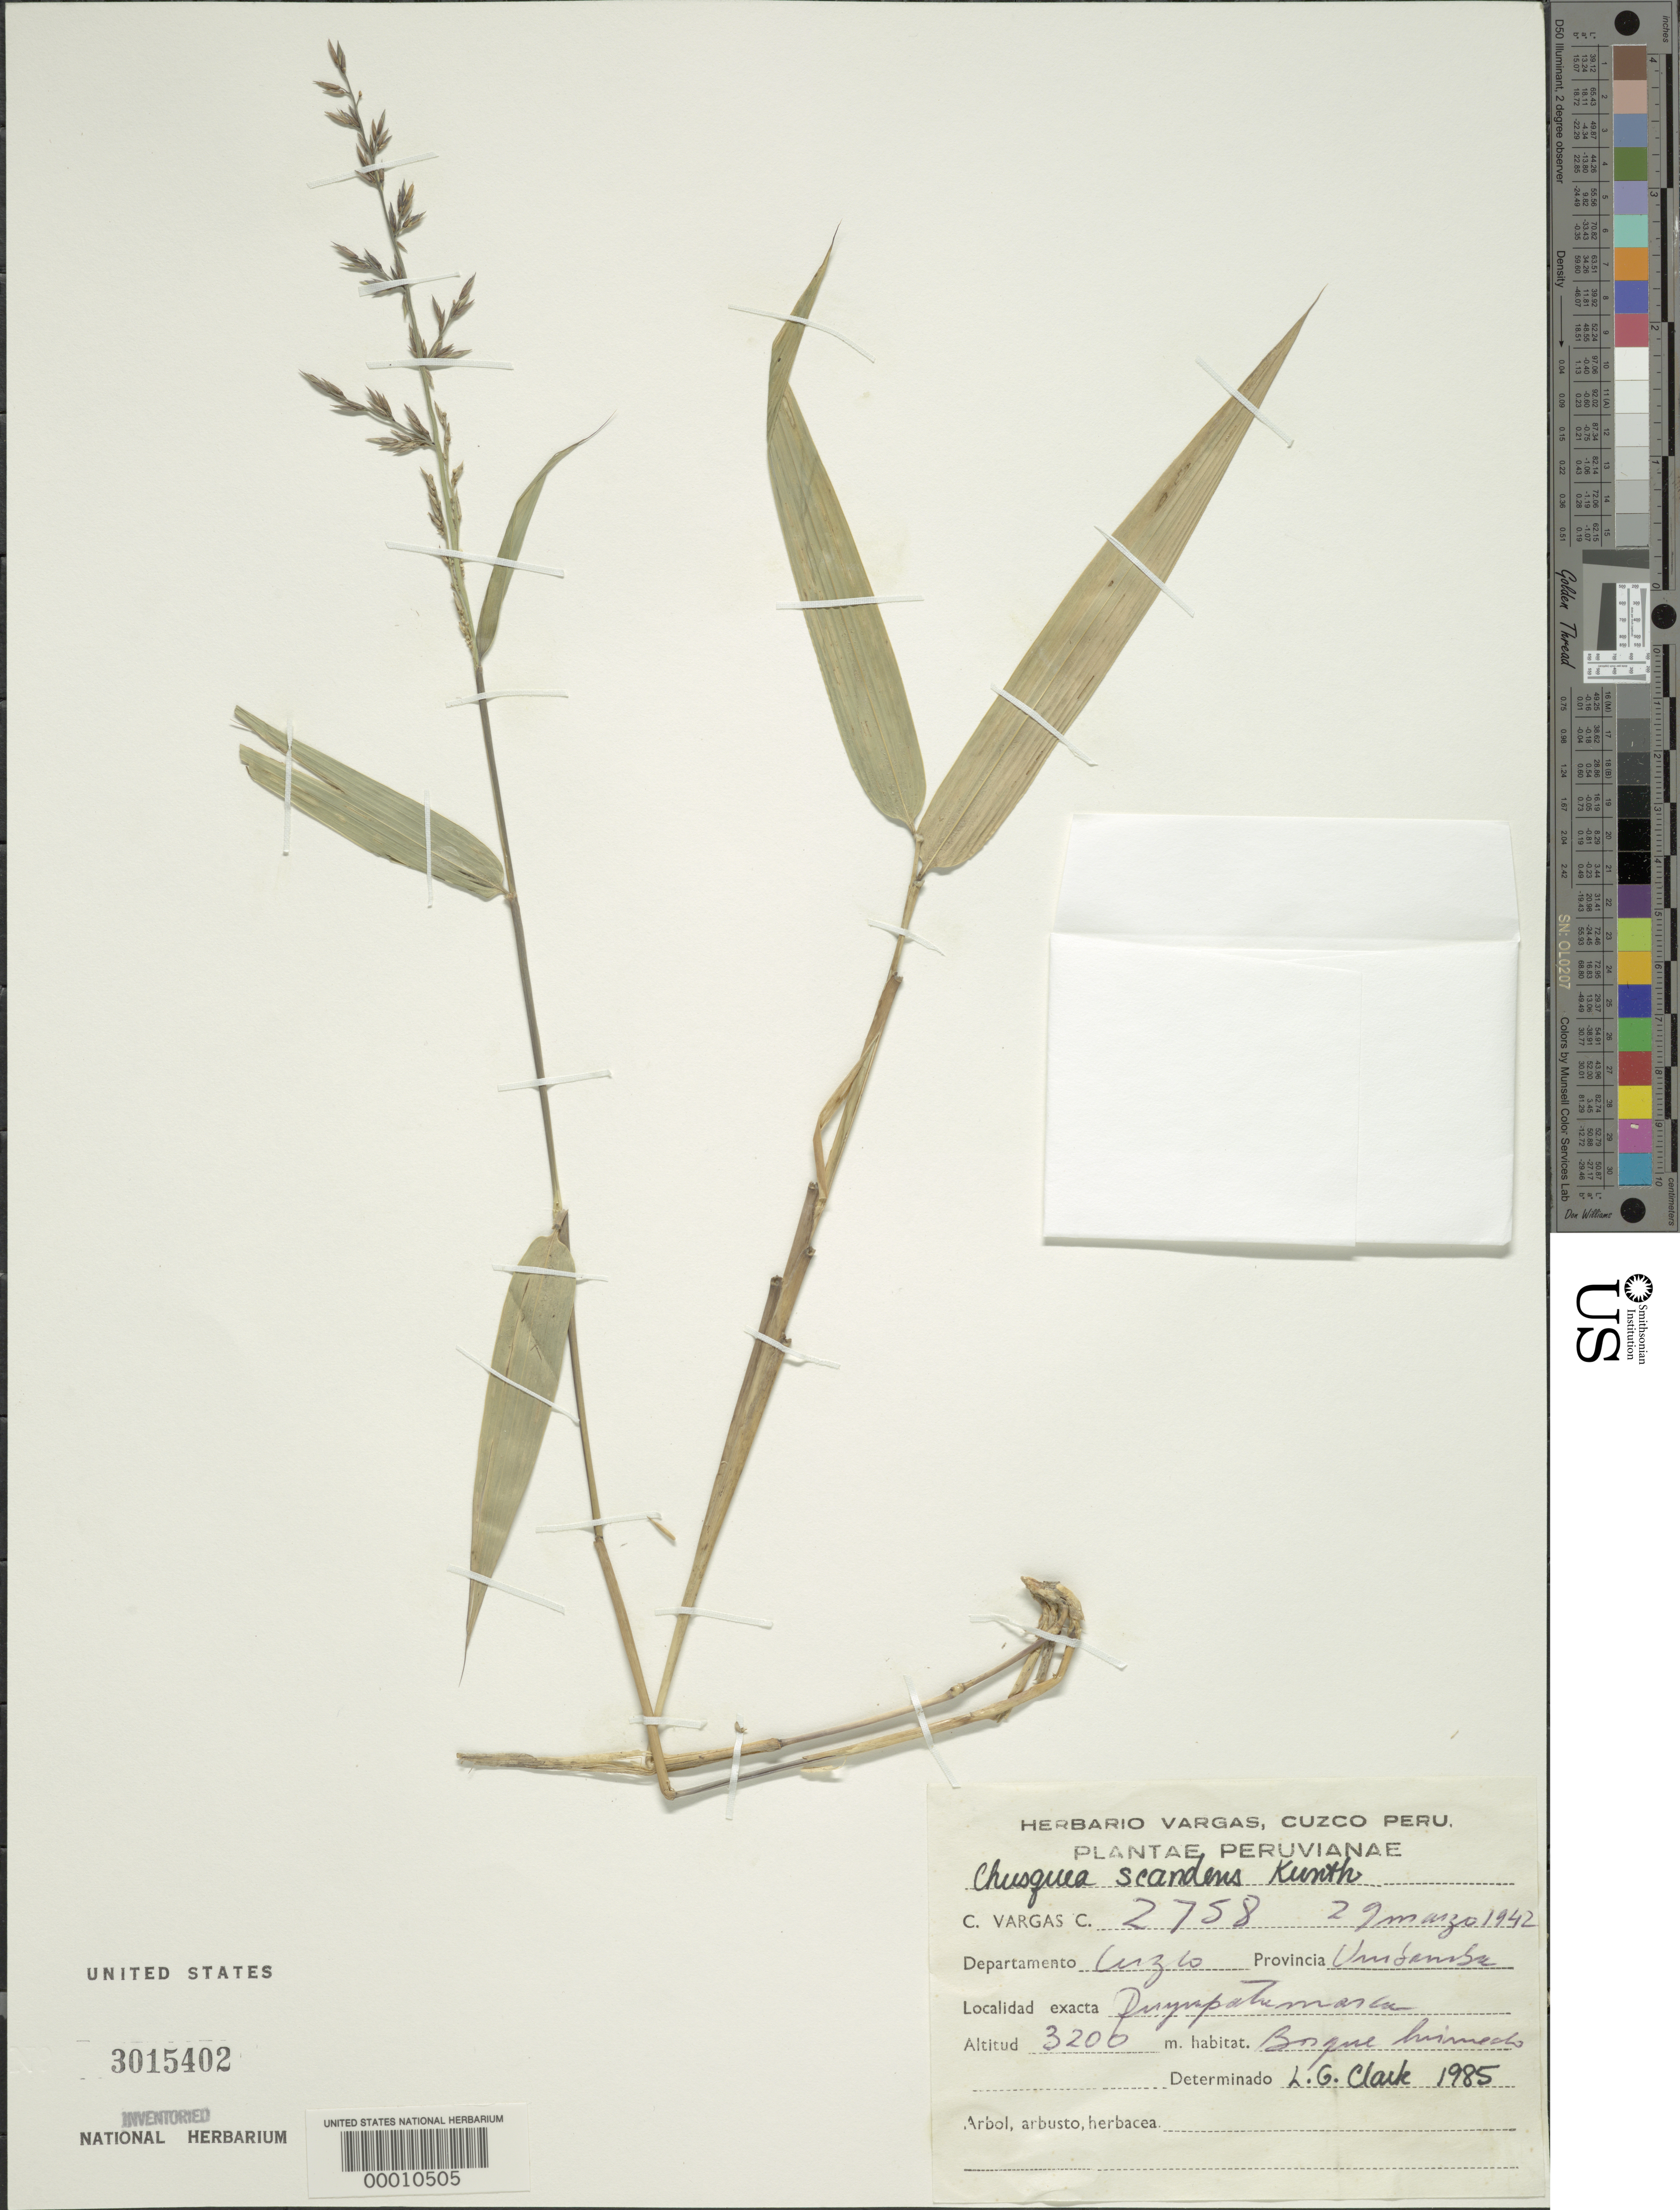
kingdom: Plantae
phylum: Tracheophyta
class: Liliopsida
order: Poales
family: Poaceae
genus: Chusquea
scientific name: Chusquea scandens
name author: Kunth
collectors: C. Vargas Calderón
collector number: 2758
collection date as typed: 29 Mar 1942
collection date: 1942-03-29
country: Peru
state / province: Cusco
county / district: Urubamba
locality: Puyupatumasca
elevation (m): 3200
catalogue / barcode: US 3015402